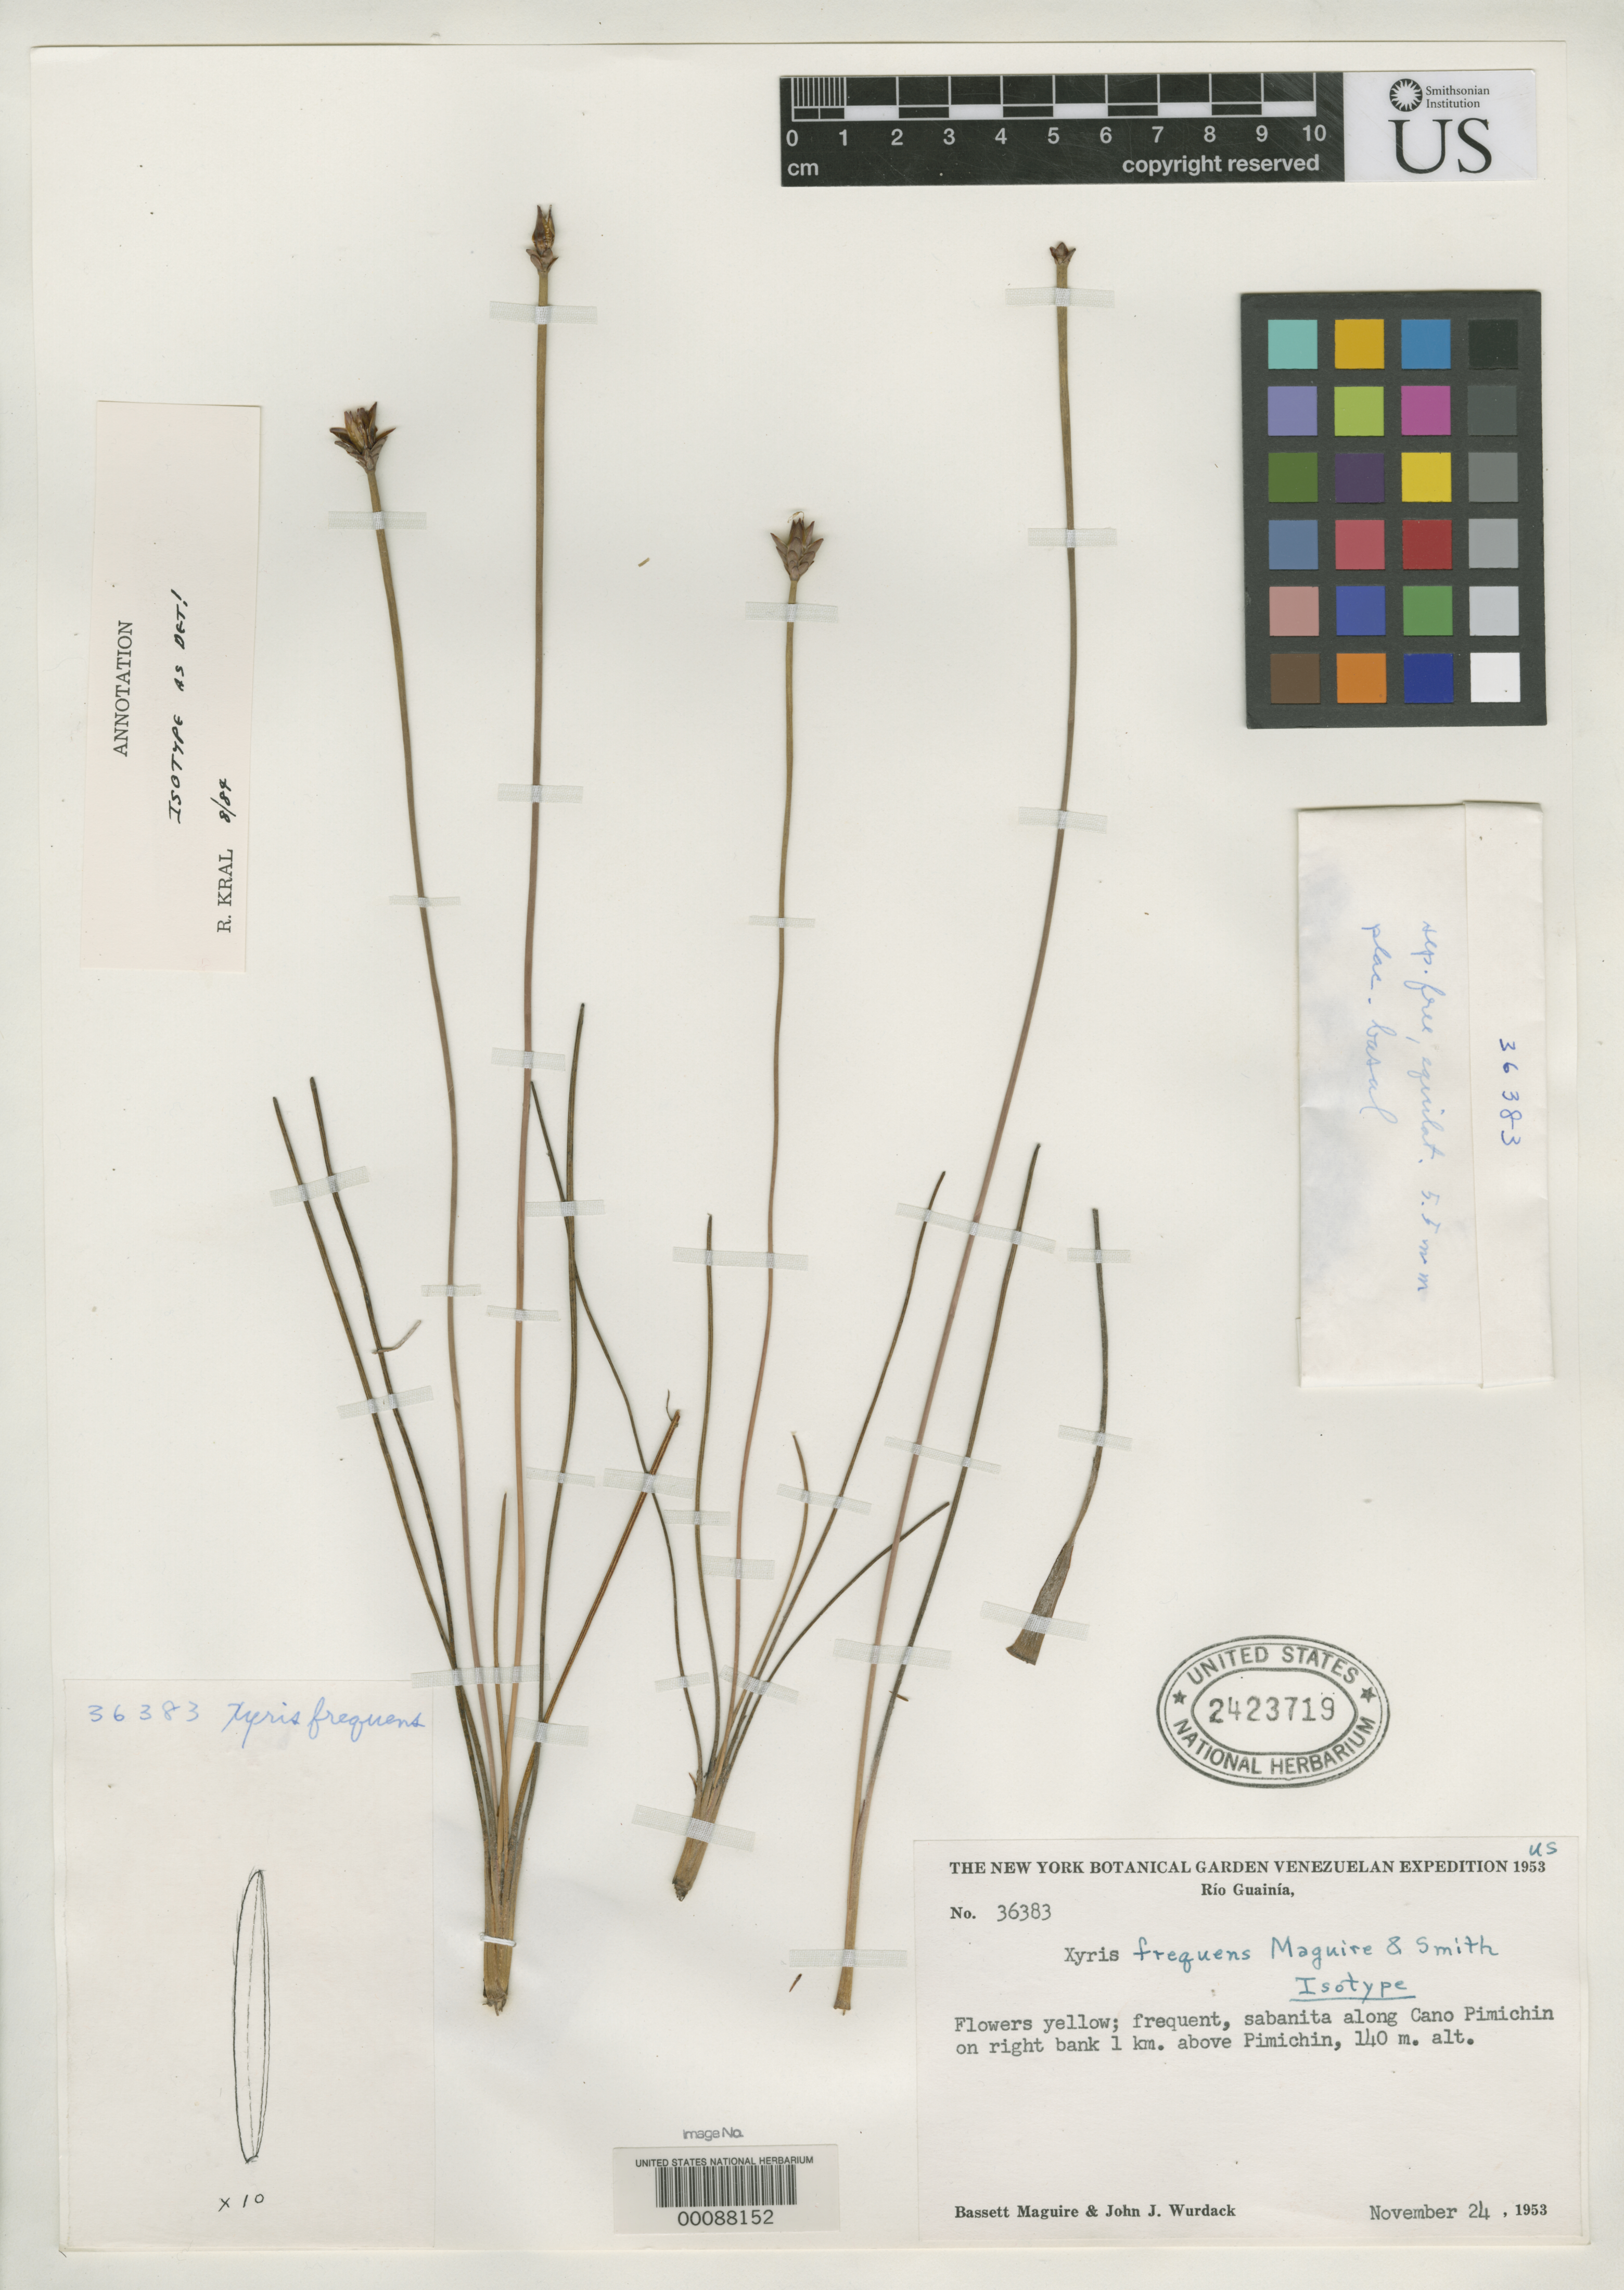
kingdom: Plantae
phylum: Tracheophyta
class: Liliopsida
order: Poales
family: Xyridaceae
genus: Xyris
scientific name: Xyris frequens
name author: Maguire & L.B. Sm.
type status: Isotype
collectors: B. Maguire & J. J. Wurdack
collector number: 36383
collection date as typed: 24 Nov 1953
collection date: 1953-11-24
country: Venezuela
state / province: Amazonas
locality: Along Cano Pimichin, above Pimichin.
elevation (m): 140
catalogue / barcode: US 2423719